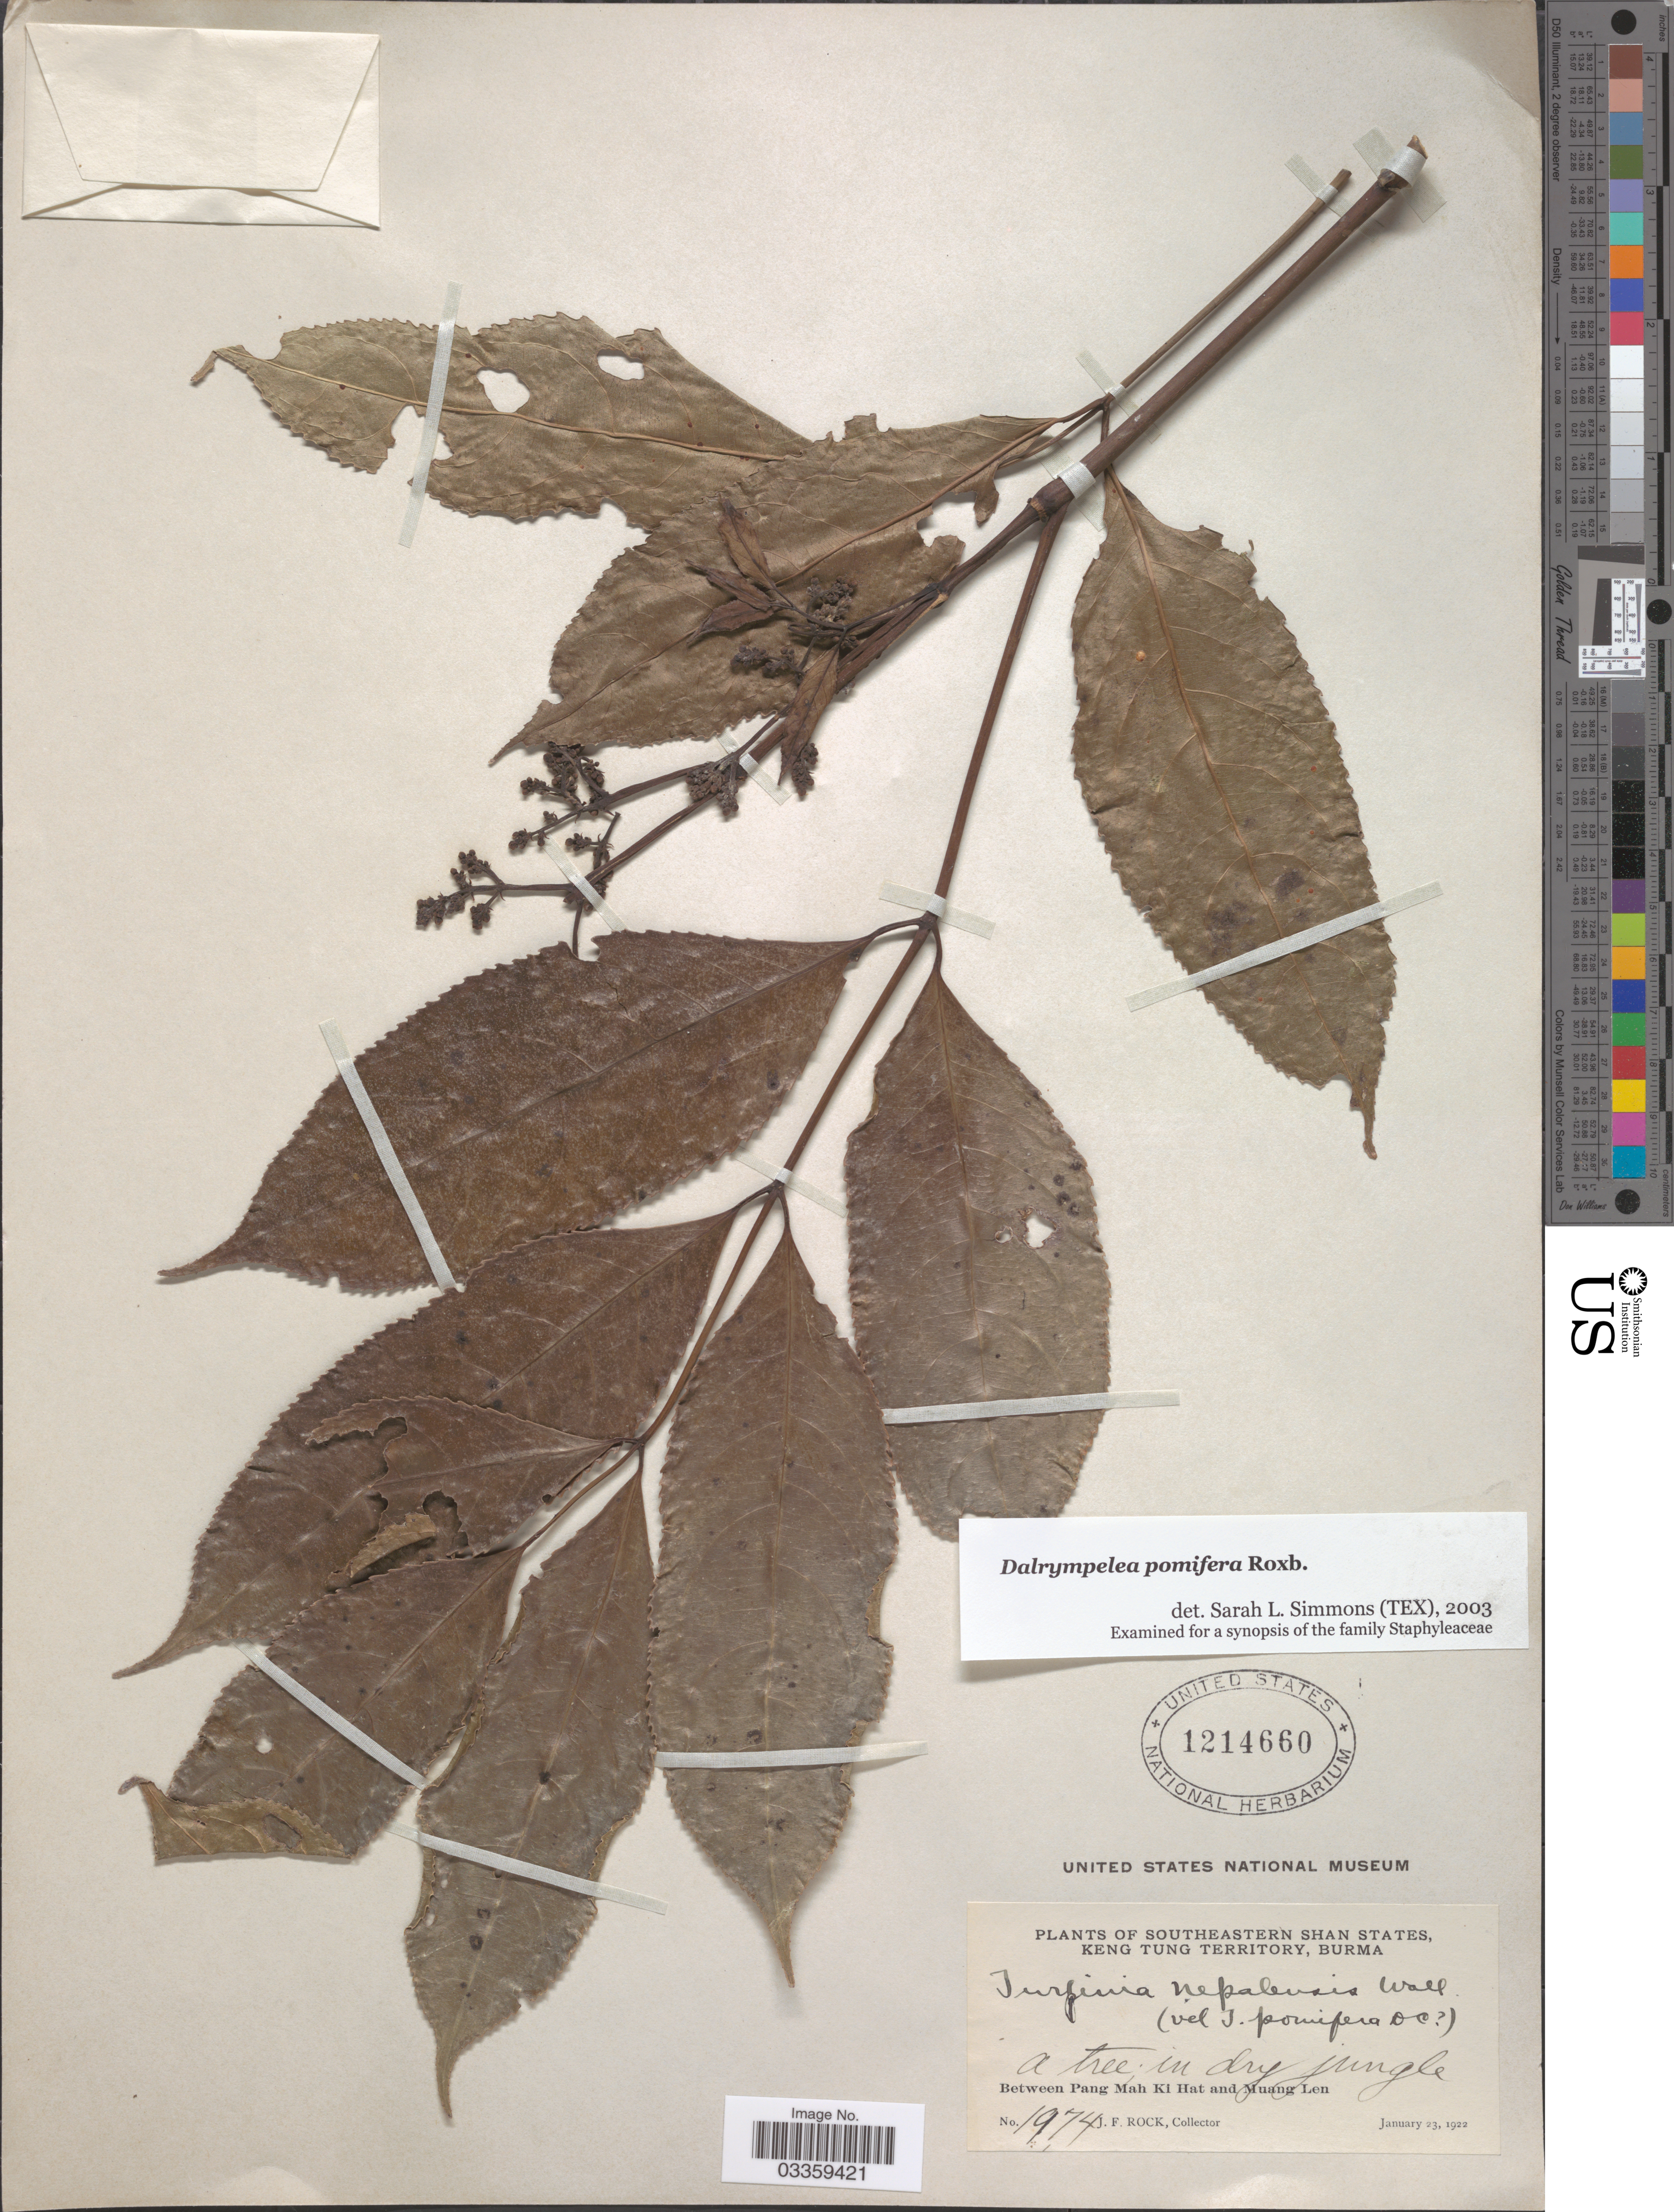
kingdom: Plantae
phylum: Tracheophyta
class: Magnoliopsida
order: Crossosomatales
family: Staphyleaceae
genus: Dalrympelea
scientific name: Dalrympelea pomifera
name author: Roxb.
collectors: J. Rock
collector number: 1974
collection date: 1922-01-23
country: Myanmar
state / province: Shan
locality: Southeastern Shan States, Keng Tung Territory. Between Pang Mah Ki Hat and Muang Len.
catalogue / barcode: US 1214660